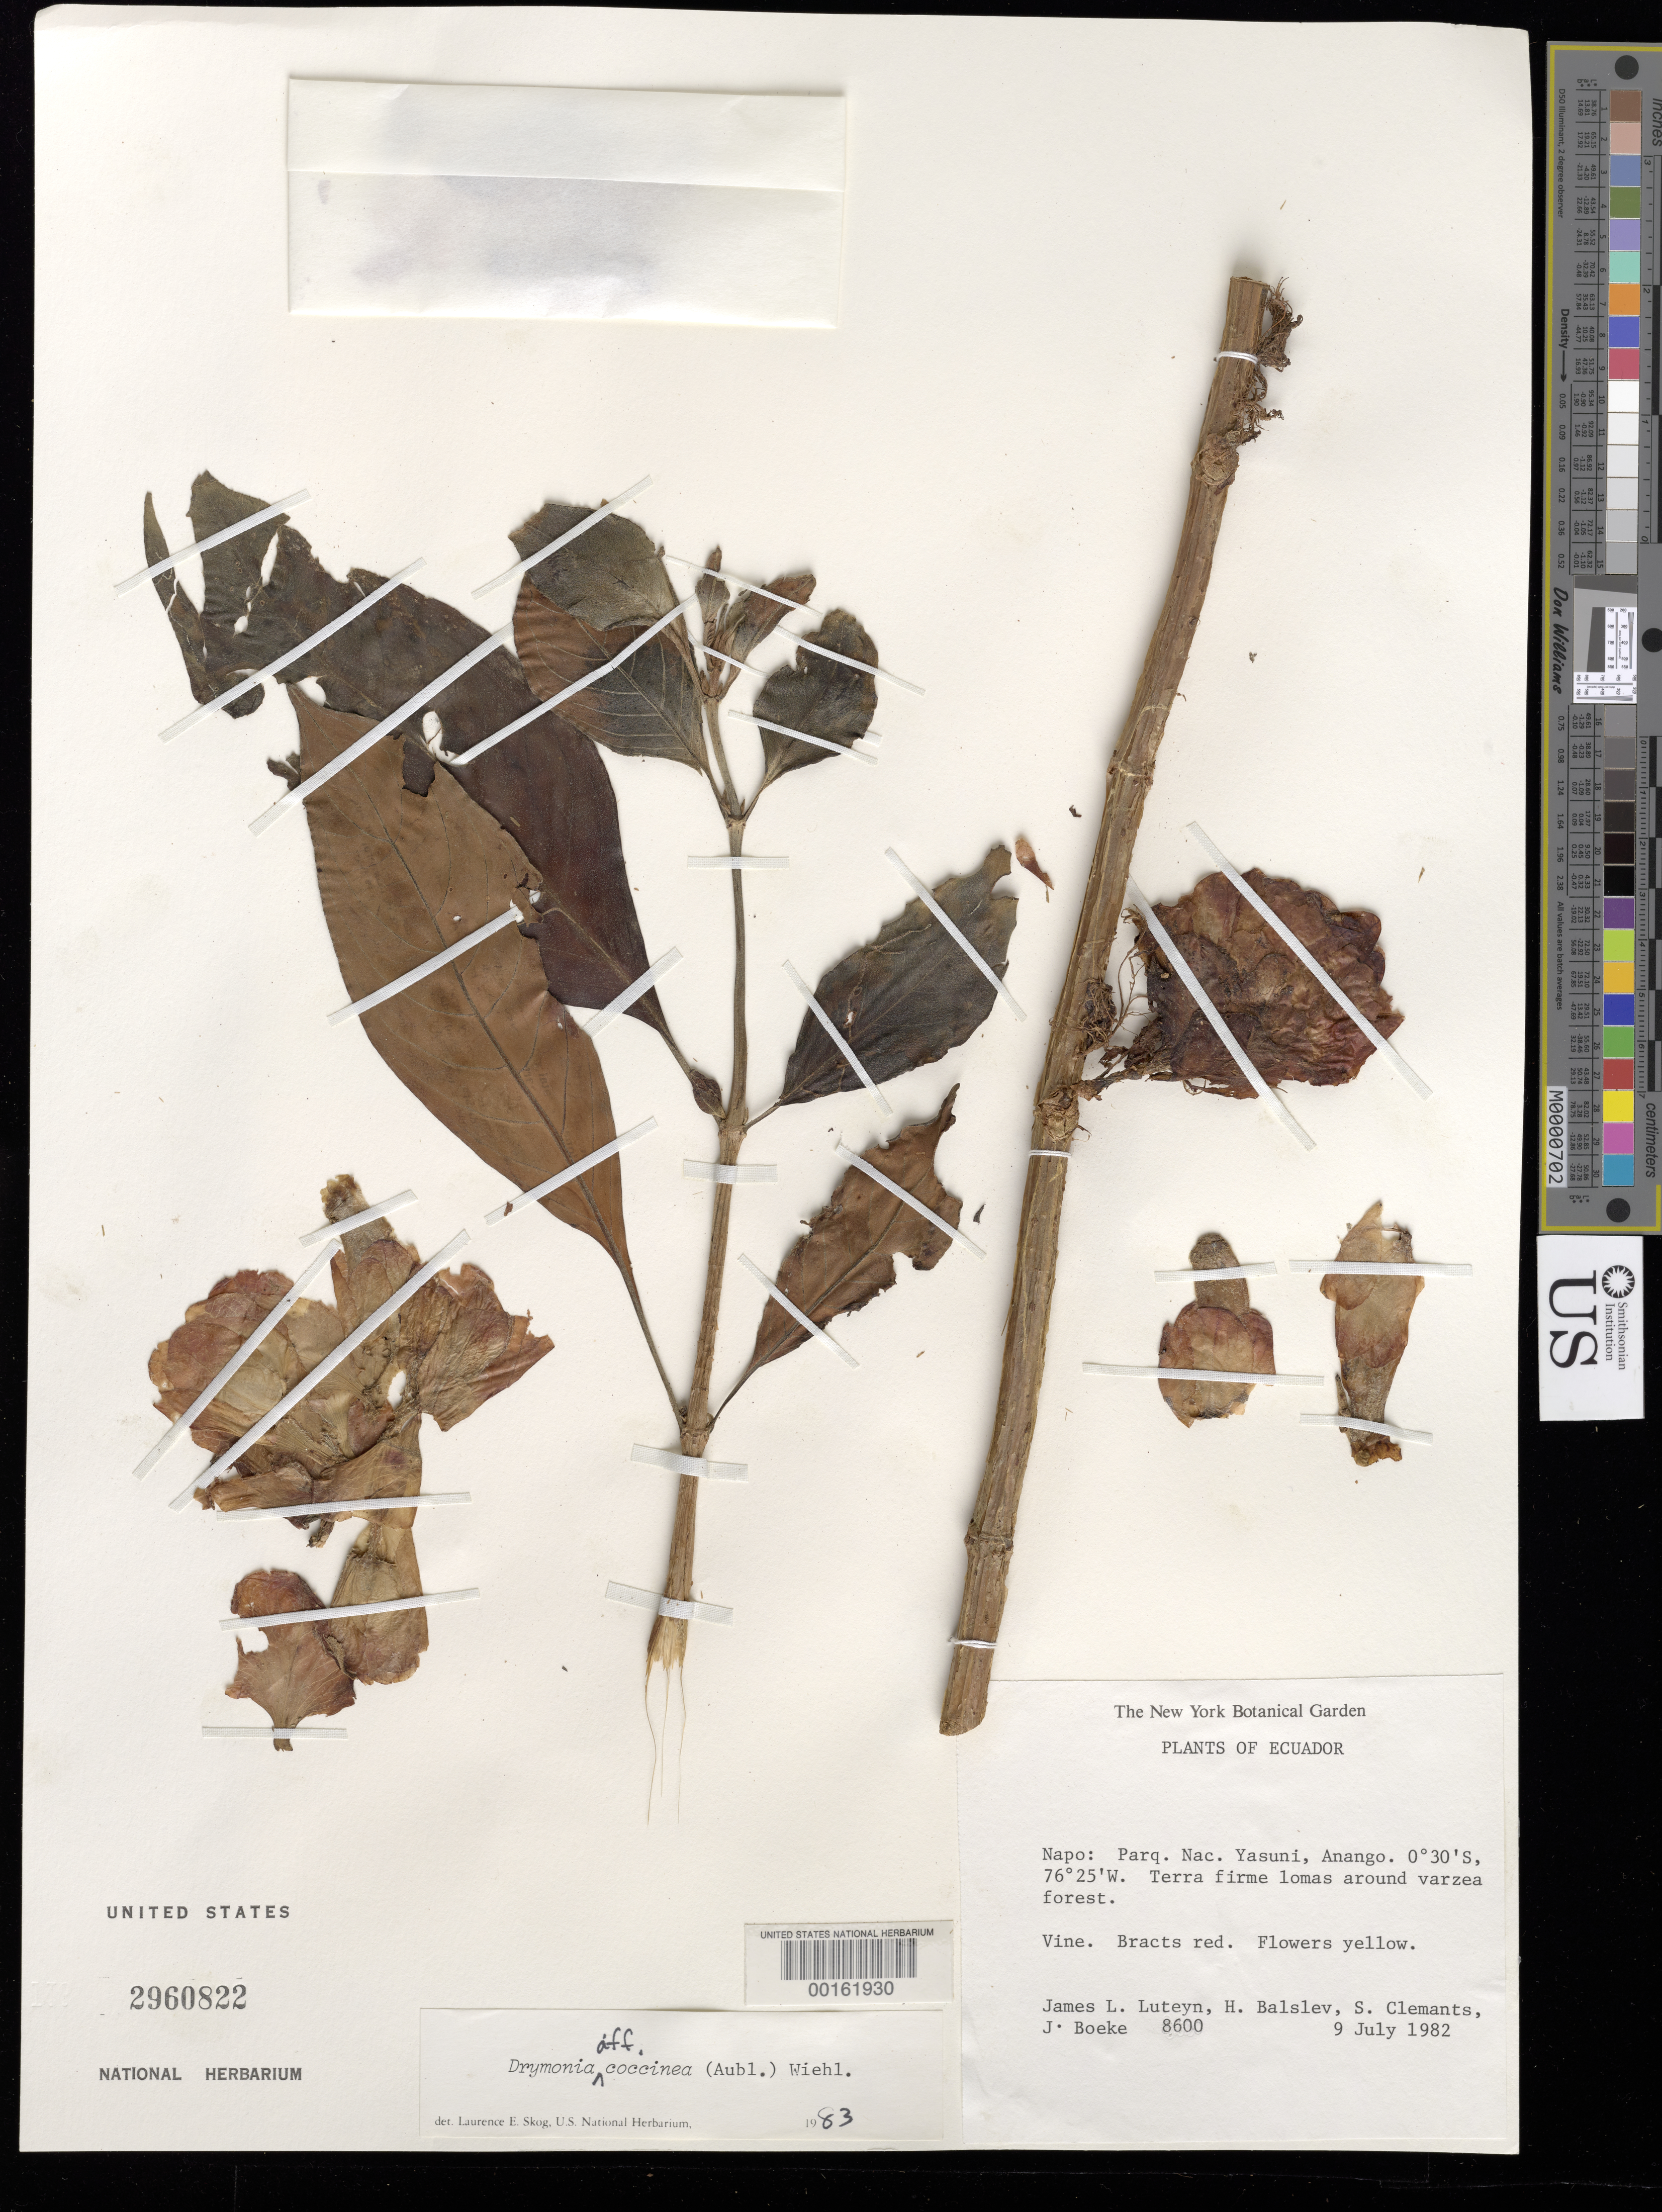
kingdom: Plantae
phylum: Tracheophyta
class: Magnoliopsida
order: Lamiales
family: Gesneriaceae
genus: Drymonia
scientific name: Drymonia coccinea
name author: (Aubl.) Wiehler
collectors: J. L. Luteyn & et al.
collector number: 8600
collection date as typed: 09 Jul 1982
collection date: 1982-07-09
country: Ecuador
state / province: Napo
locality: Parq Nac Yasuni, Anango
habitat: Terra firme lomas around varzea forest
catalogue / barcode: US 2960822